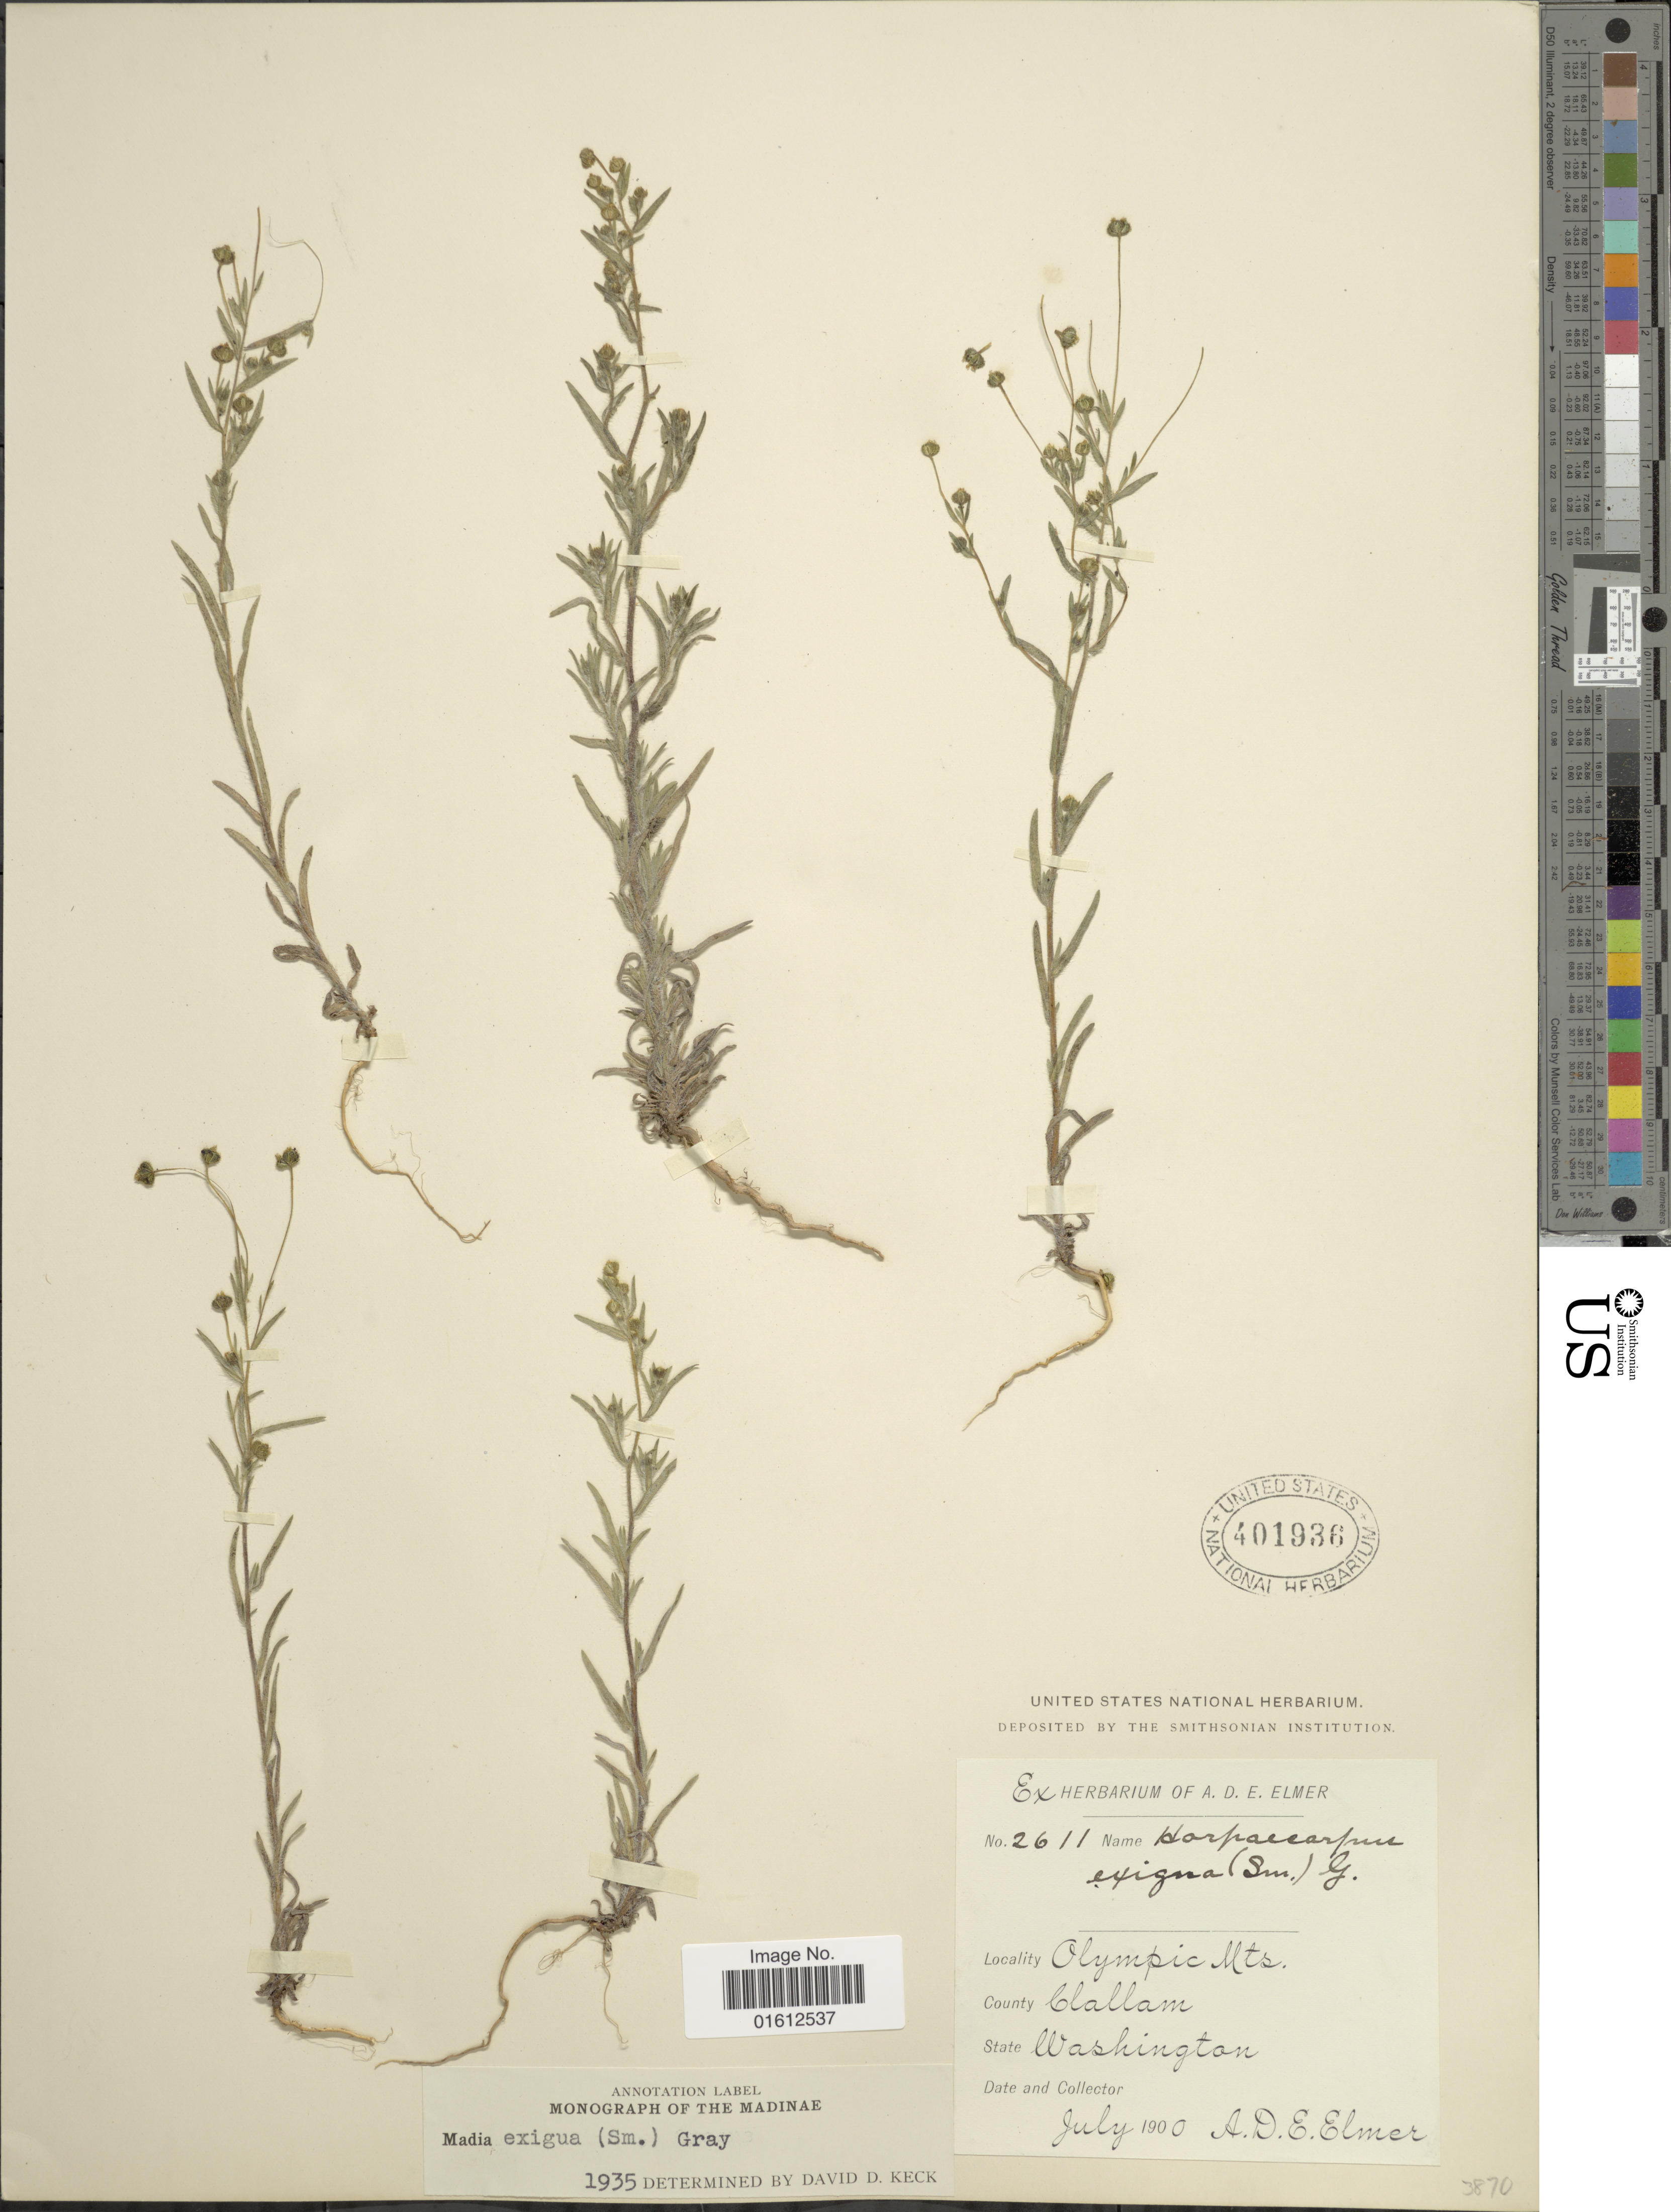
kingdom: Plantae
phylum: Tracheophyta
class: Magnoliopsida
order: Asterales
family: Asteraceae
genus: Madia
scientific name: Madia exigua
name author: (Sm.) A. Gray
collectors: A. D. E. Elmer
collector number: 2611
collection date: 1900-07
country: United States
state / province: Washington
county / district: Clallam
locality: Olympic Mts. County Clallam.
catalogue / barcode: US 401936